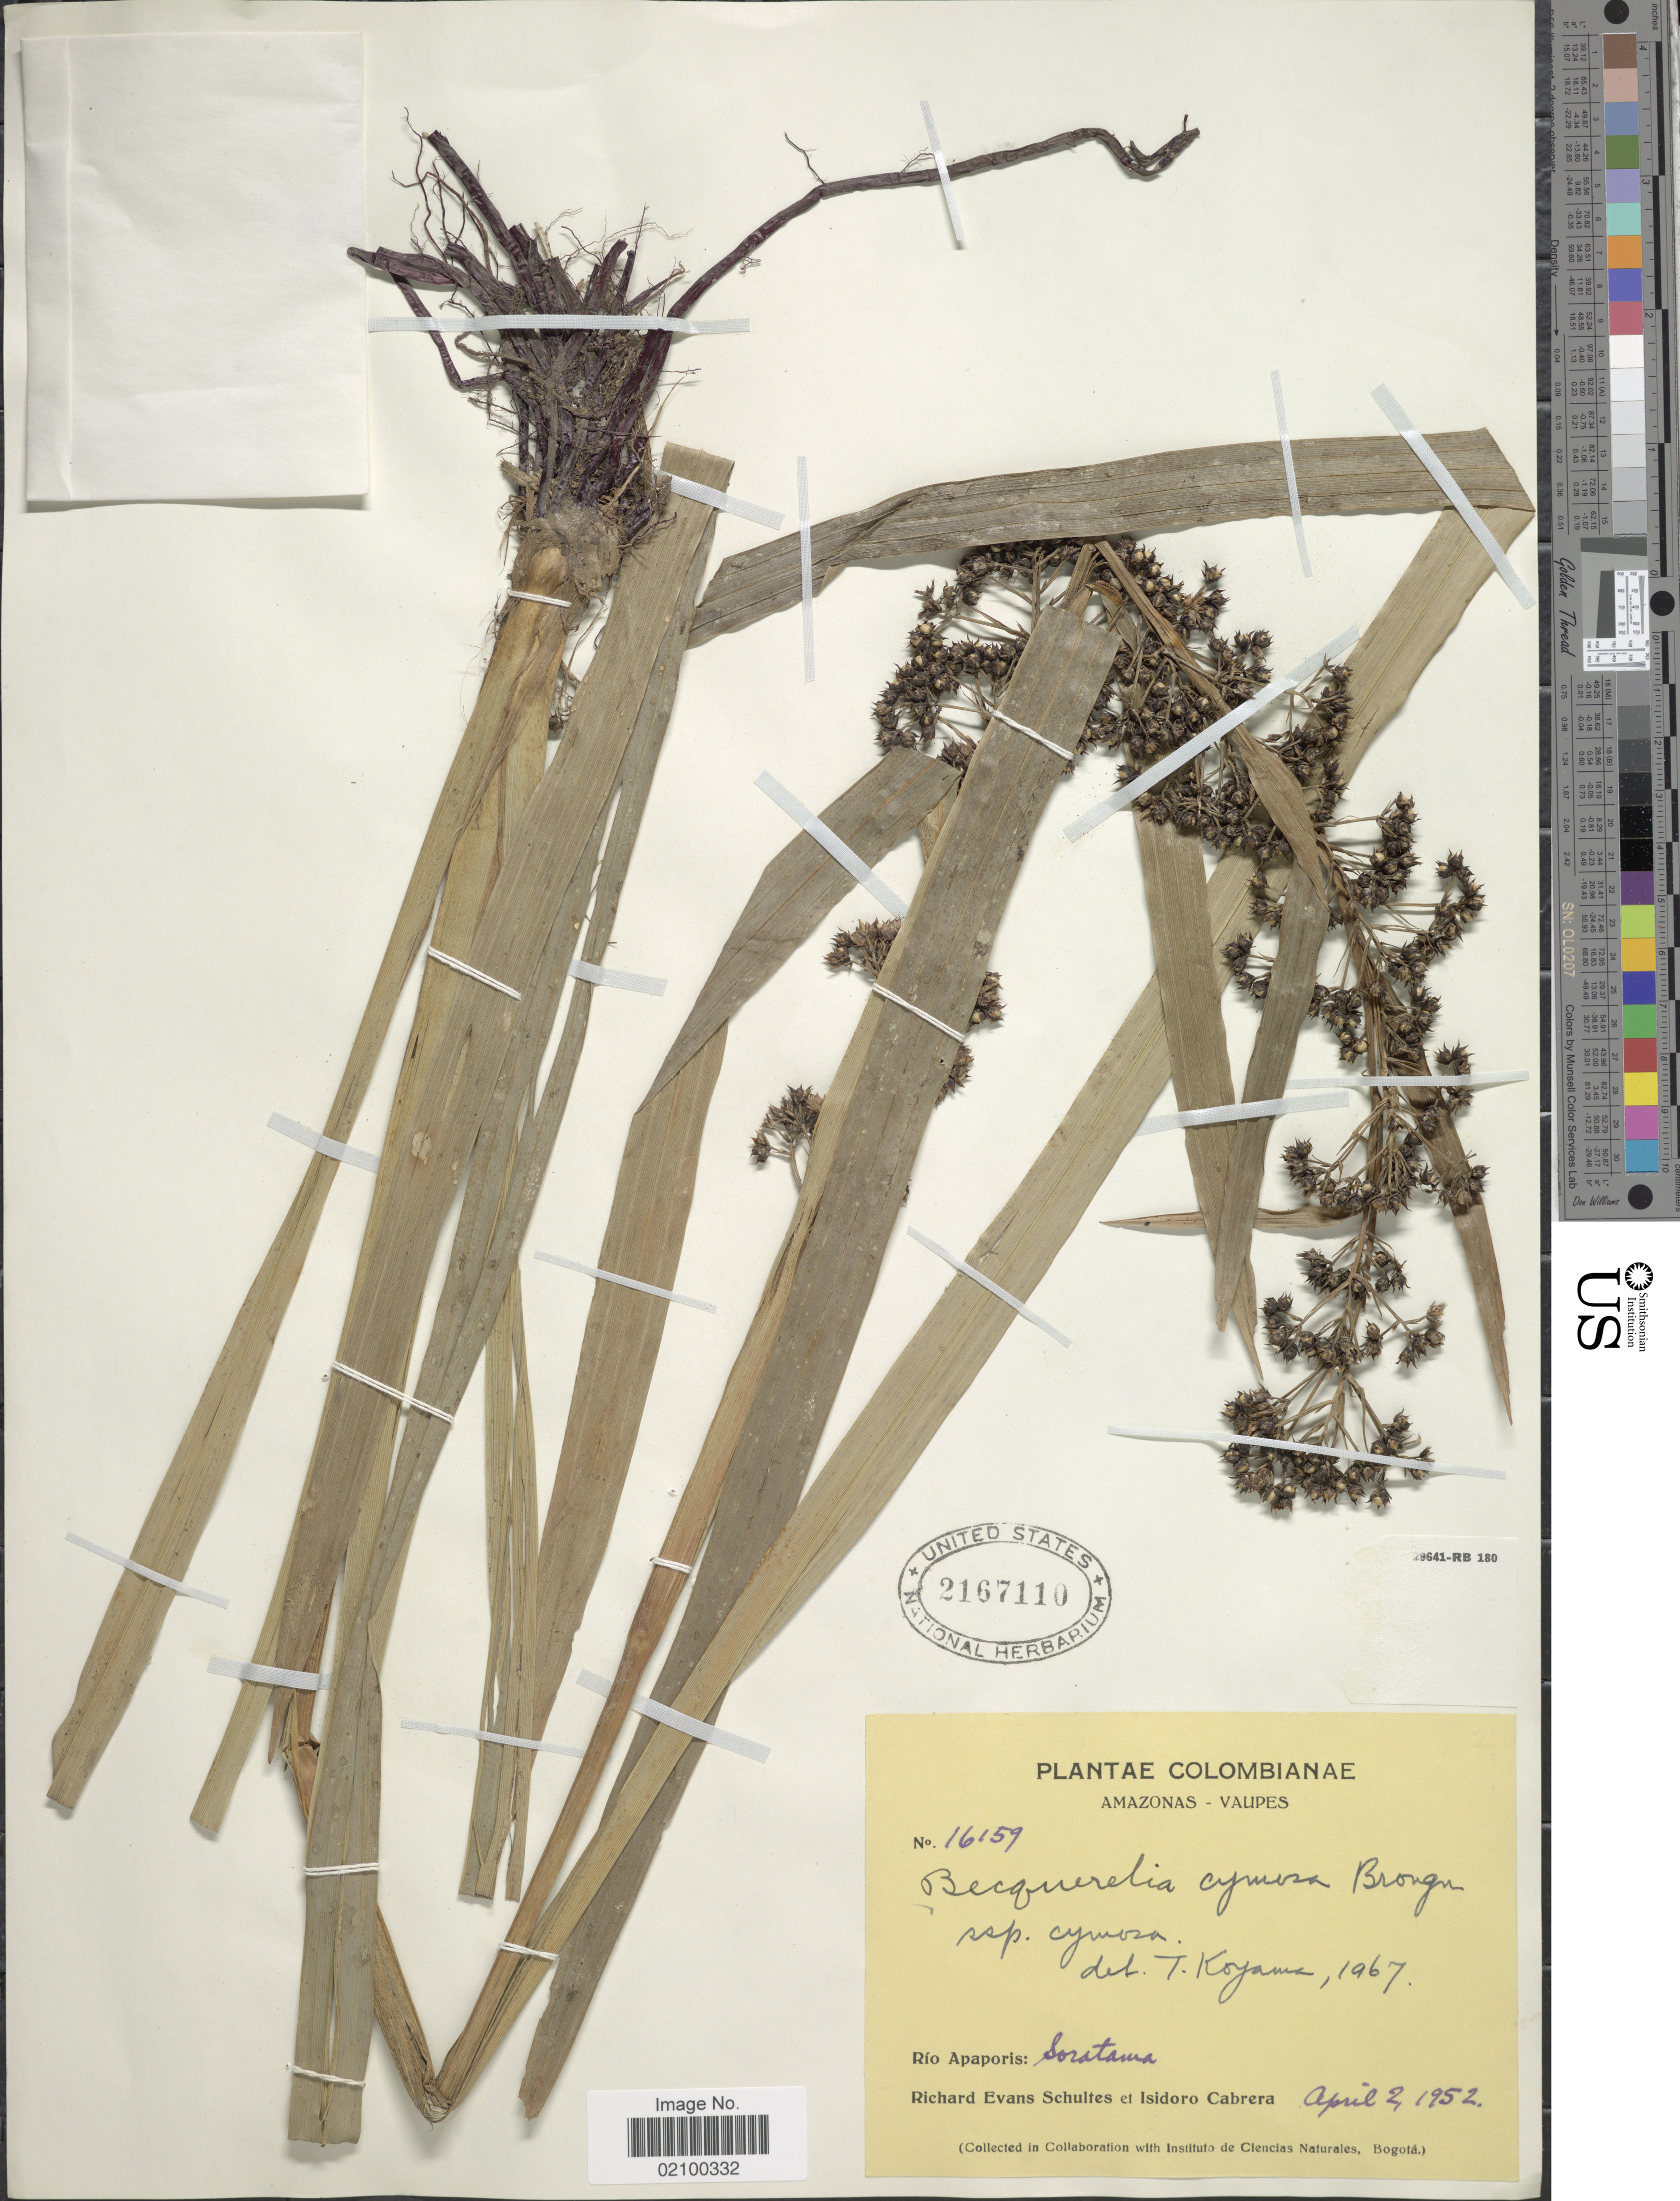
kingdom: Plantae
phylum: Tracheophyta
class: Liliopsida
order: Poales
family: Cyperaceae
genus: Becquerelia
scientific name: Becquerelia cymosa subsp. cymosa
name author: Brongn.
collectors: R. E. Schultes & I. Cabrera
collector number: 16159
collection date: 1952-04-02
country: Colombia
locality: Amazonas - Vaupes. Rio Apaporis, Soratama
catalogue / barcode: US 2167110